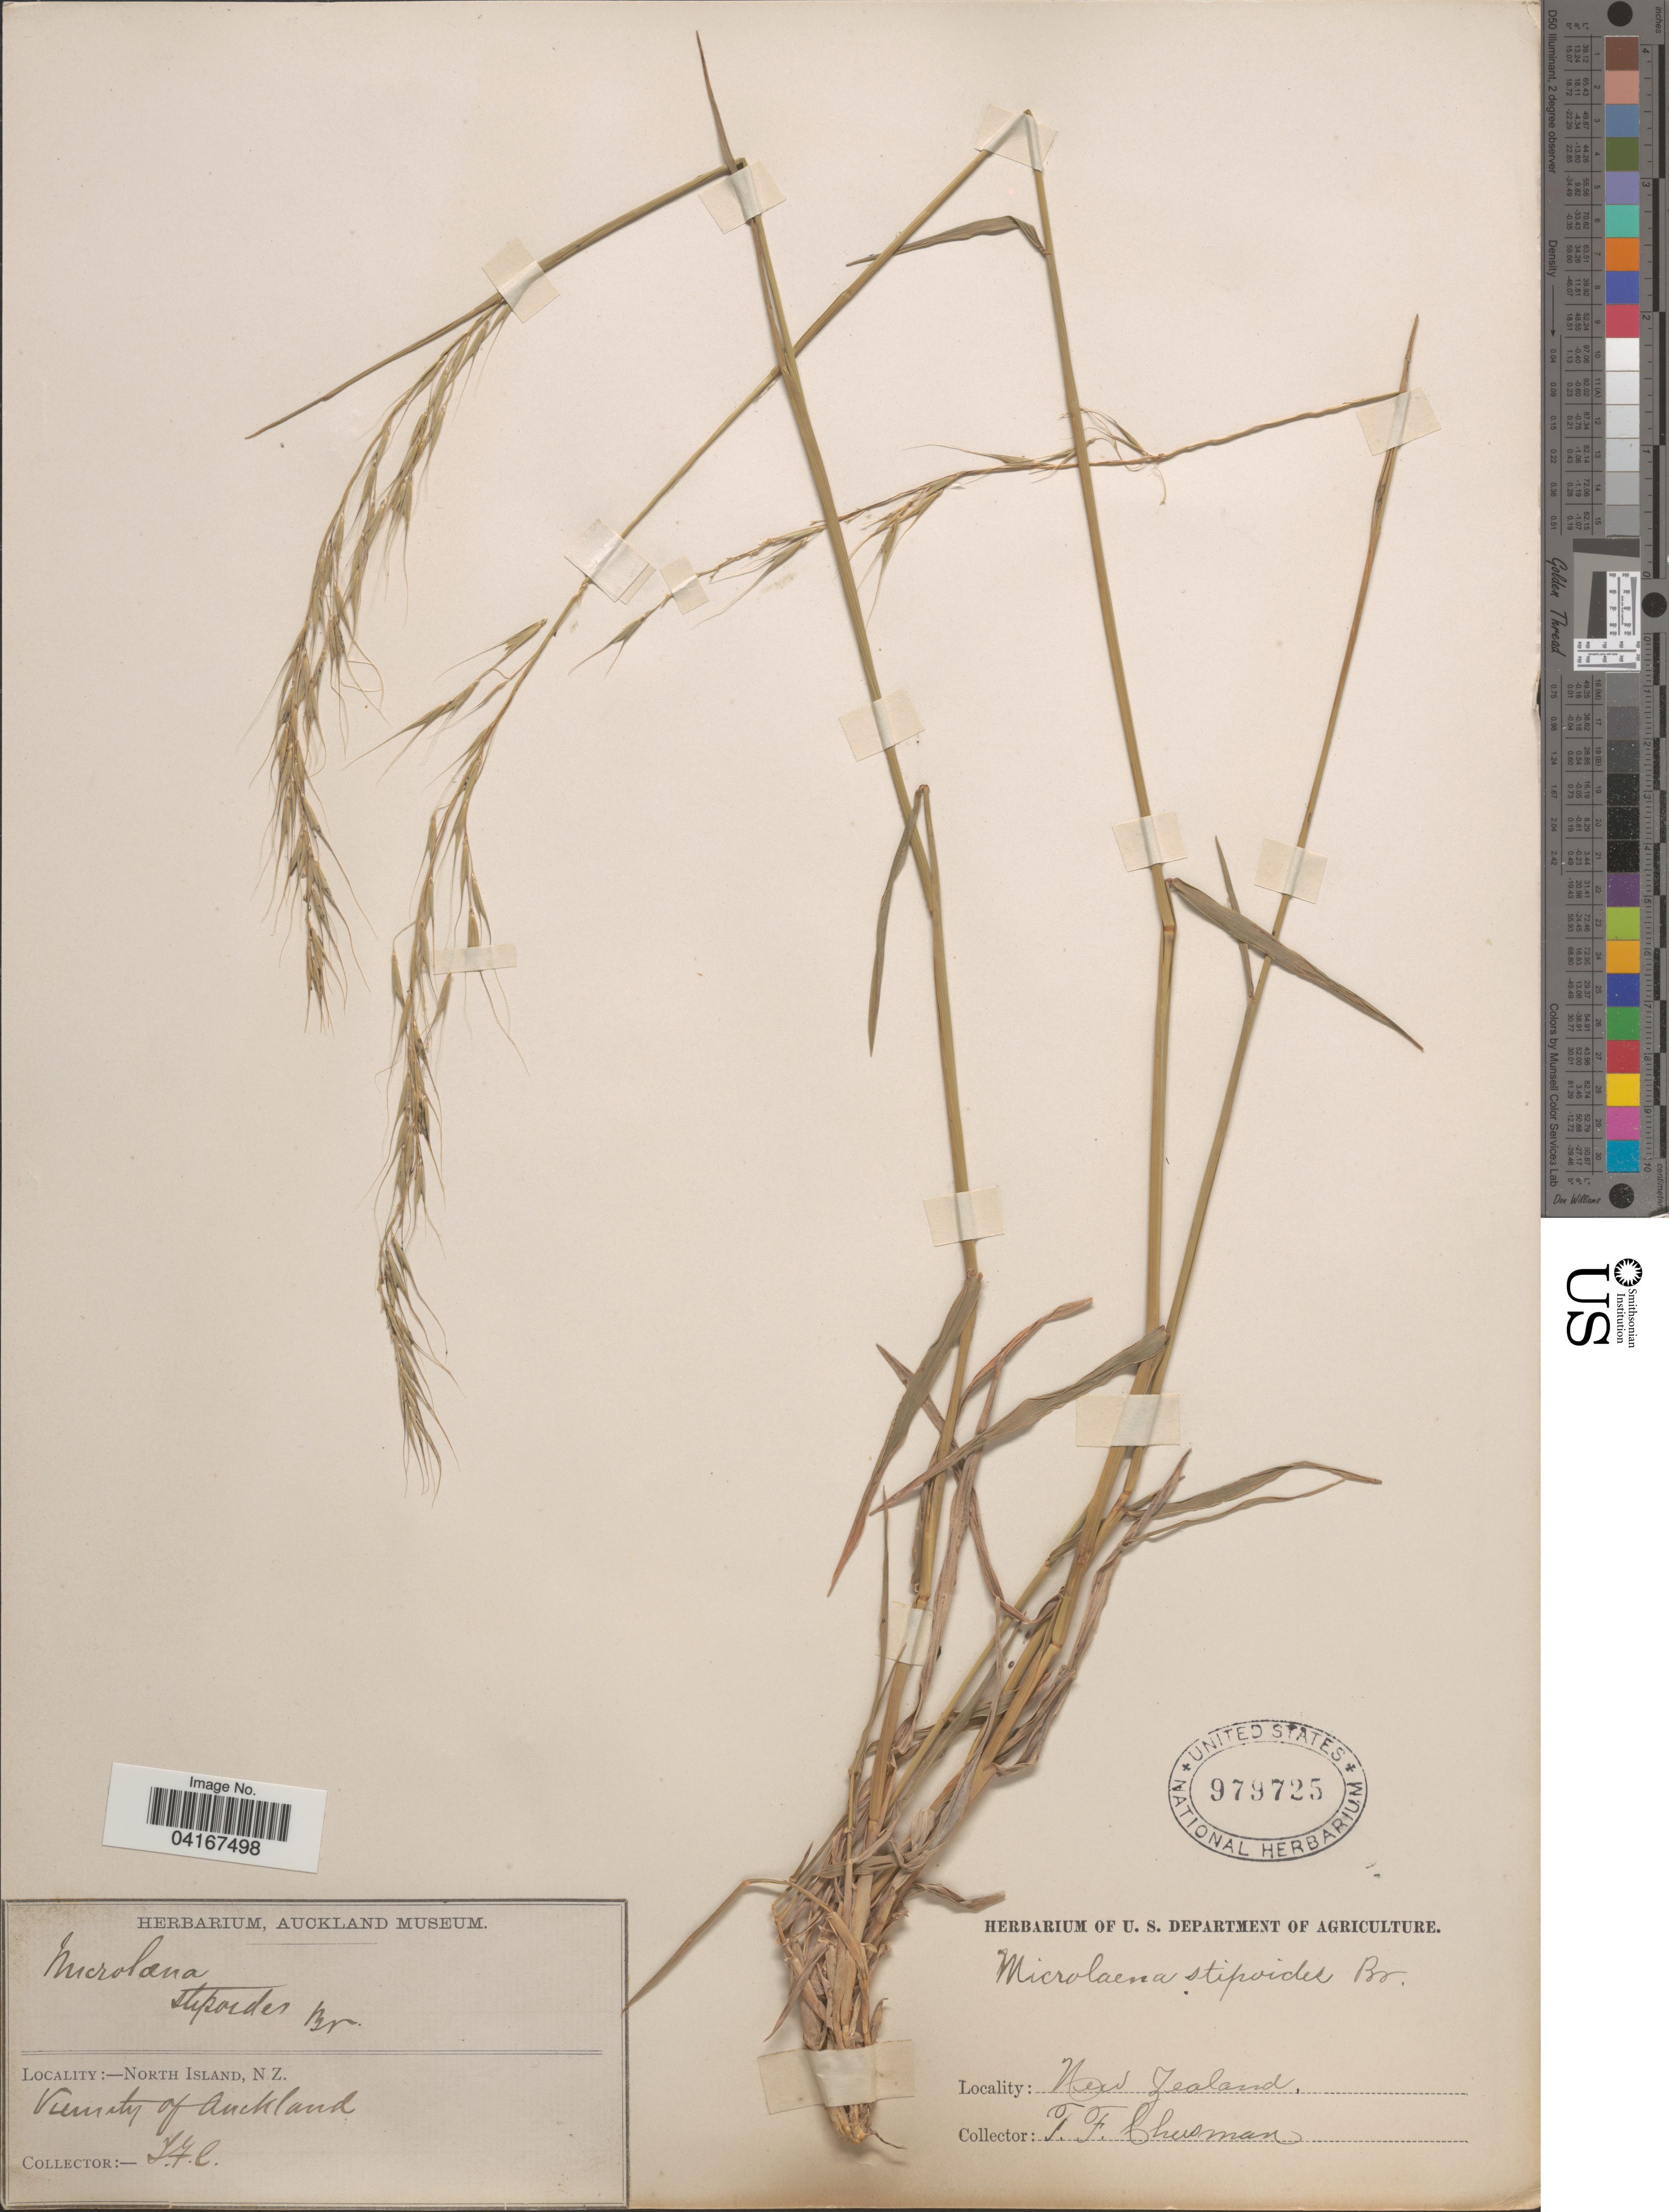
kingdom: Plantae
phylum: Tracheophyta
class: Liliopsida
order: Poales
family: Poaceae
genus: Microlaena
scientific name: Microlaena stipoides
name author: (Labill.) R. Br.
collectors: T. Cheeseman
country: New Zealand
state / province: Auckland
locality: North Island. Vicinity of Auckland.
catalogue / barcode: US 979725